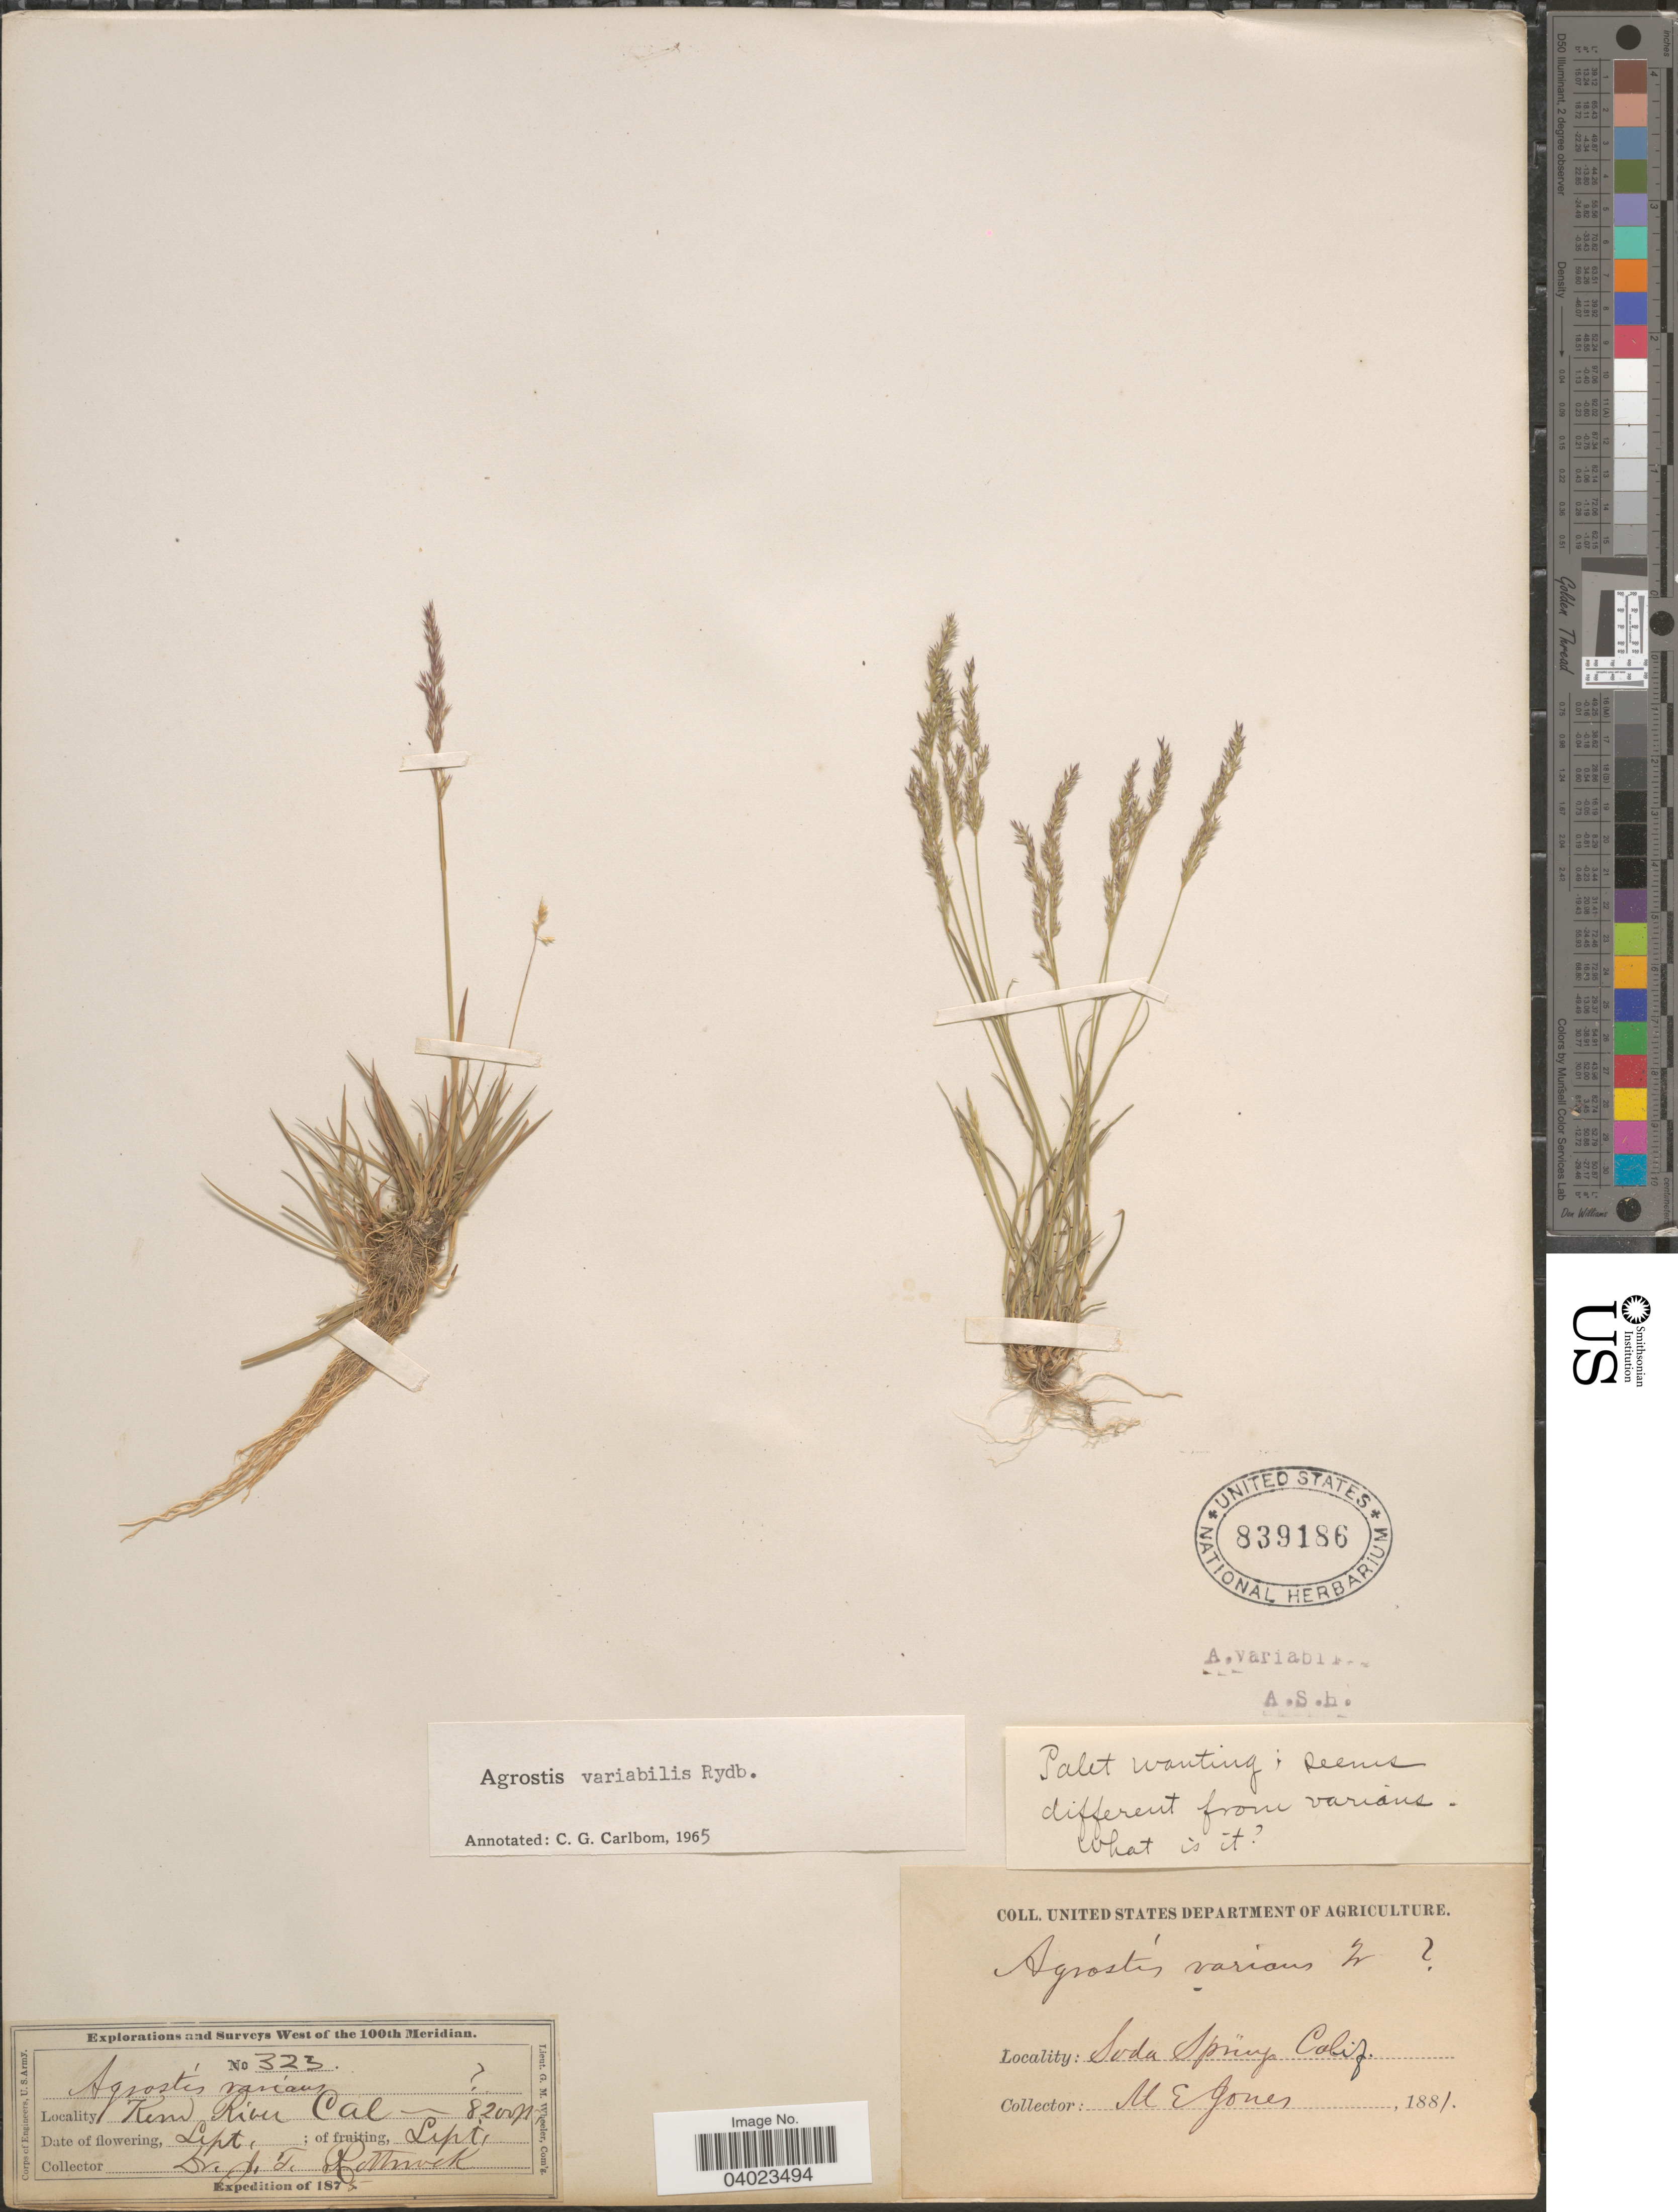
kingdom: Plantae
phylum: Tracheophyta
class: Liliopsida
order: Poales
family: Poaceae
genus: Agrostis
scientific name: Agrostis variabilis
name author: Rydb.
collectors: M. E. Jones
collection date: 1881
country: United States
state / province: California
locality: Soda Springs.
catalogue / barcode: US 839186-2